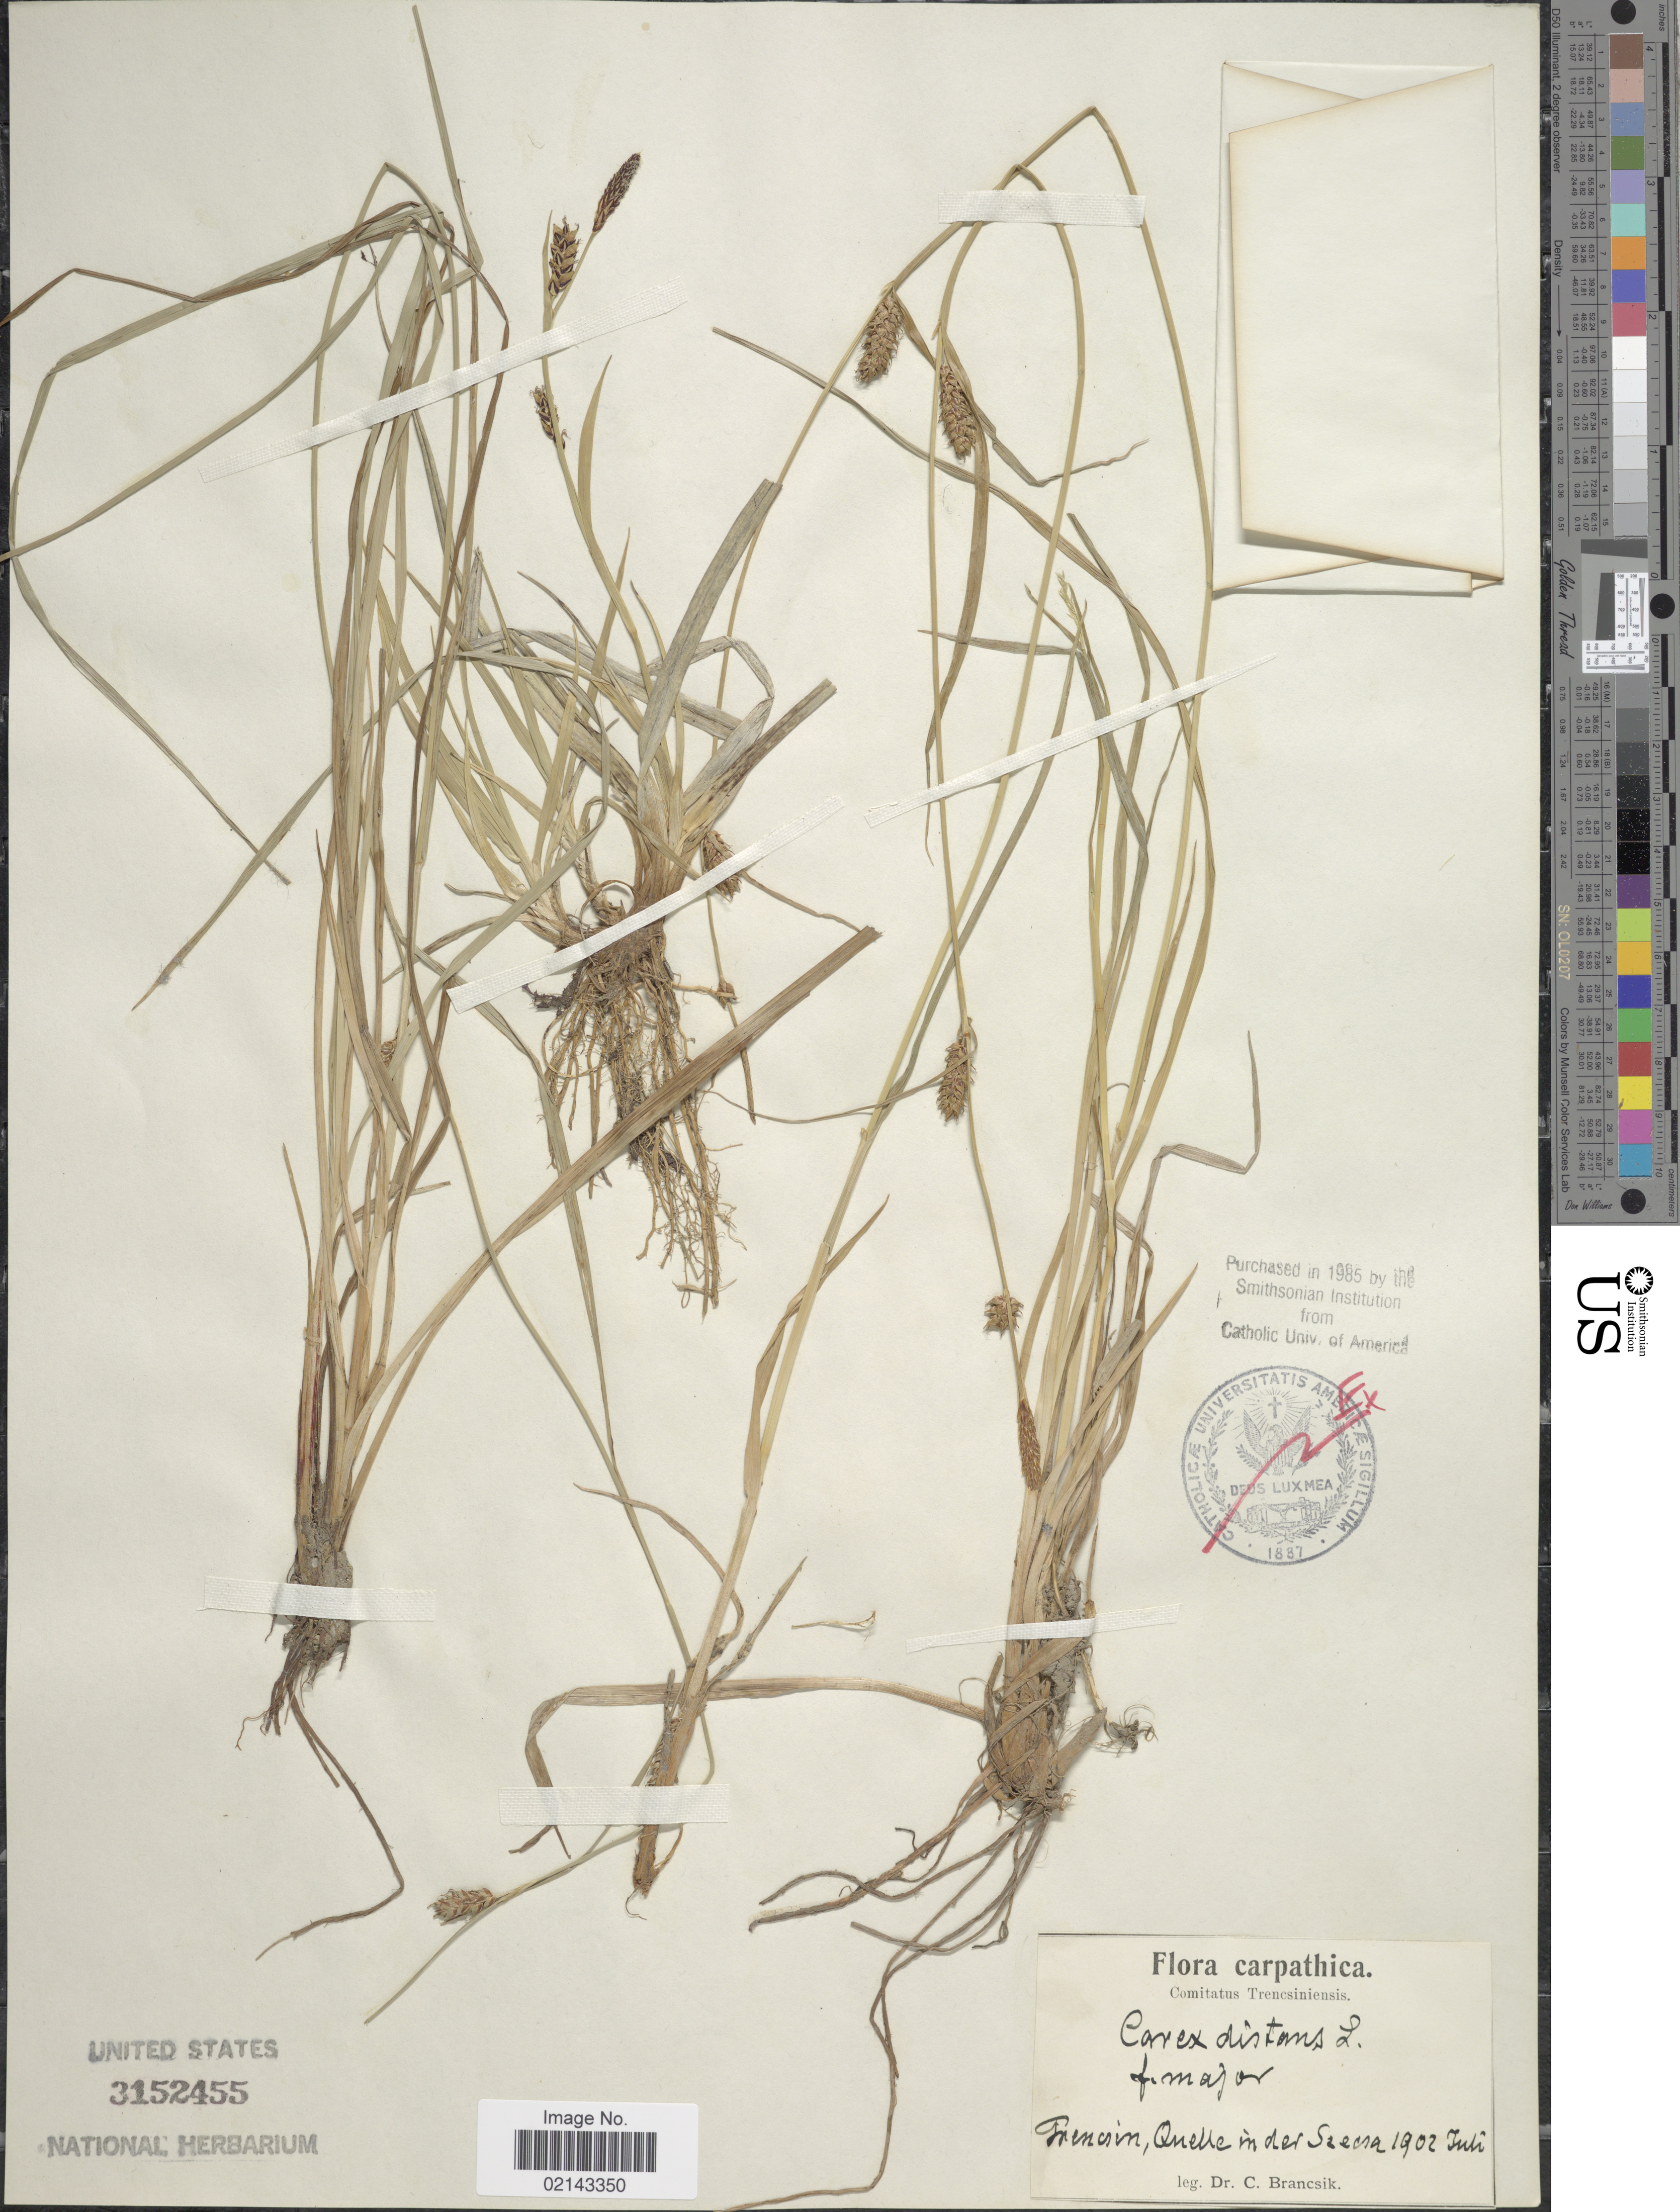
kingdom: Plantae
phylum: Tracheophyta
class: Liliopsida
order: Poales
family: Cyperaceae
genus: Carex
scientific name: Carex distans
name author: L.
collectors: C. Brancsik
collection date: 1902-07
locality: Capathica, Comitatus Trencsiniensis, [illegible text], Quelle in der Secra[interpreted]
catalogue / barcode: US 3152455